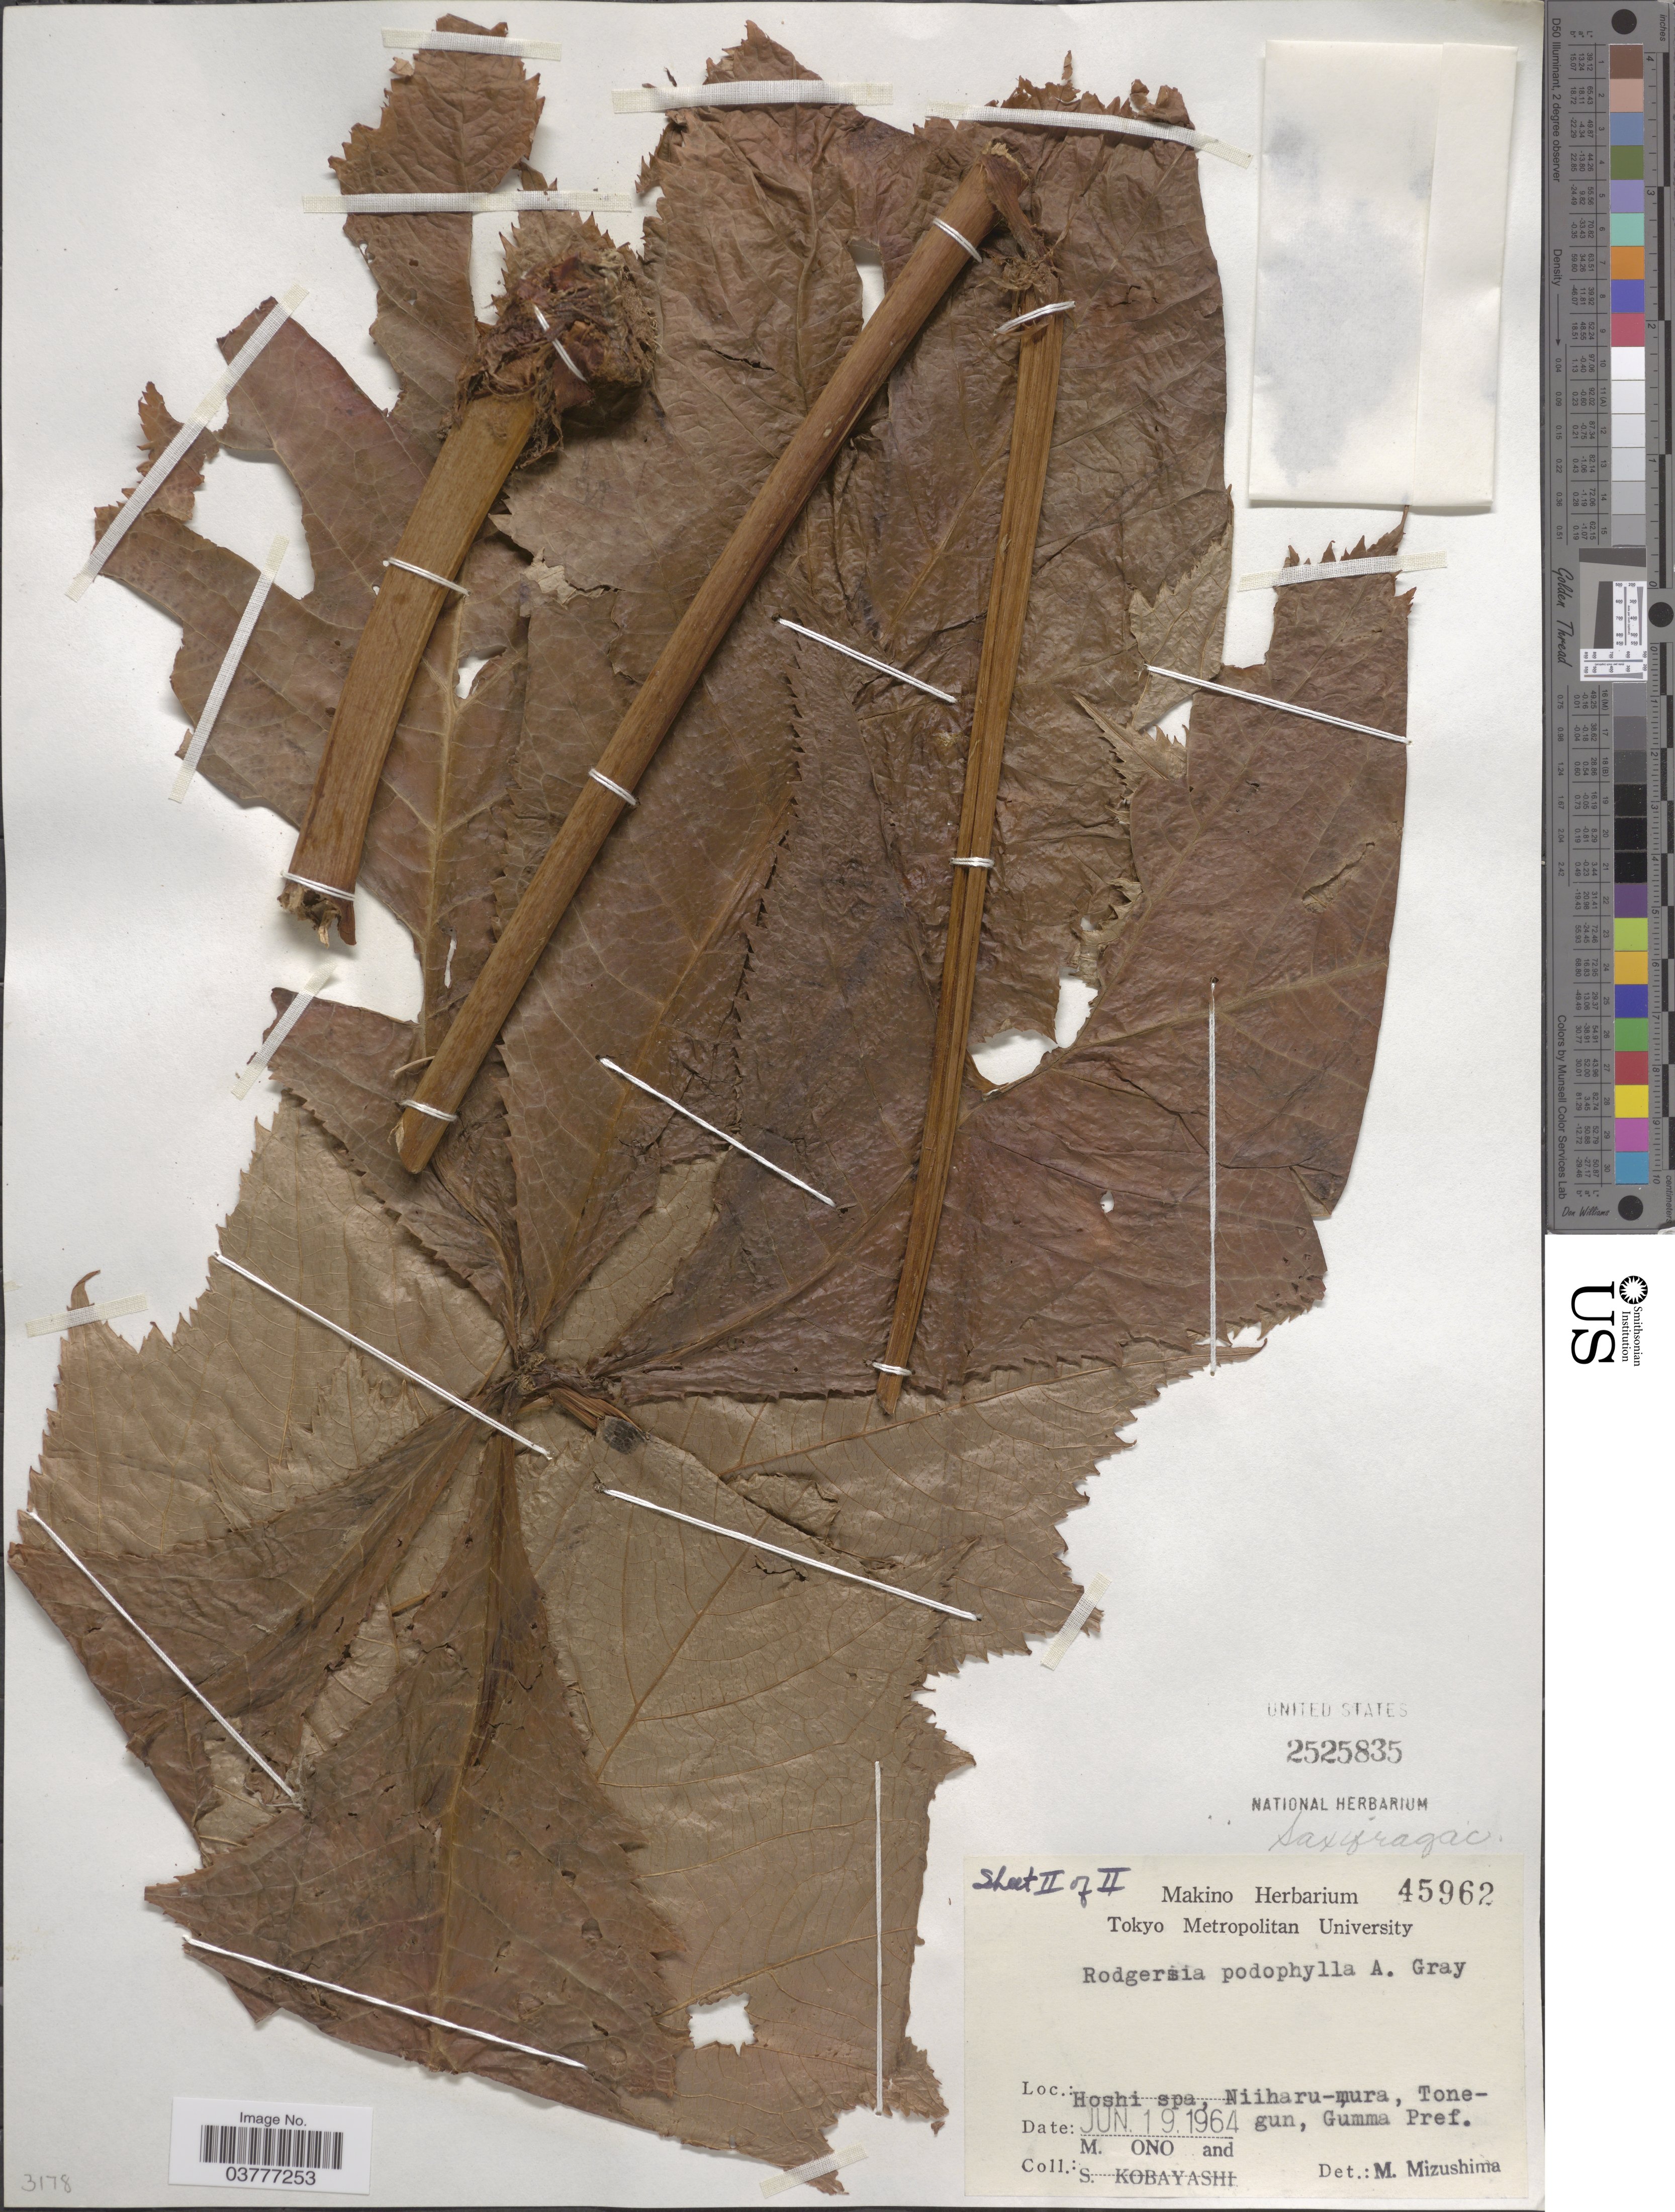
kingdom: Plantae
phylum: Tracheophyta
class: Magnoliopsida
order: Saxifragales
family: Saxifragaceae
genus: Rodgersia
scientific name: Rodgersia podophylla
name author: A. Gray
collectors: M. Ono & S. Kobayashi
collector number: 45962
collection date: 1964-06-19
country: Japan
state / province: Gunma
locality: Hoshi spa, Niiharu-mura, Tone-gun, Gumma Pref.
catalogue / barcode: US 2525835